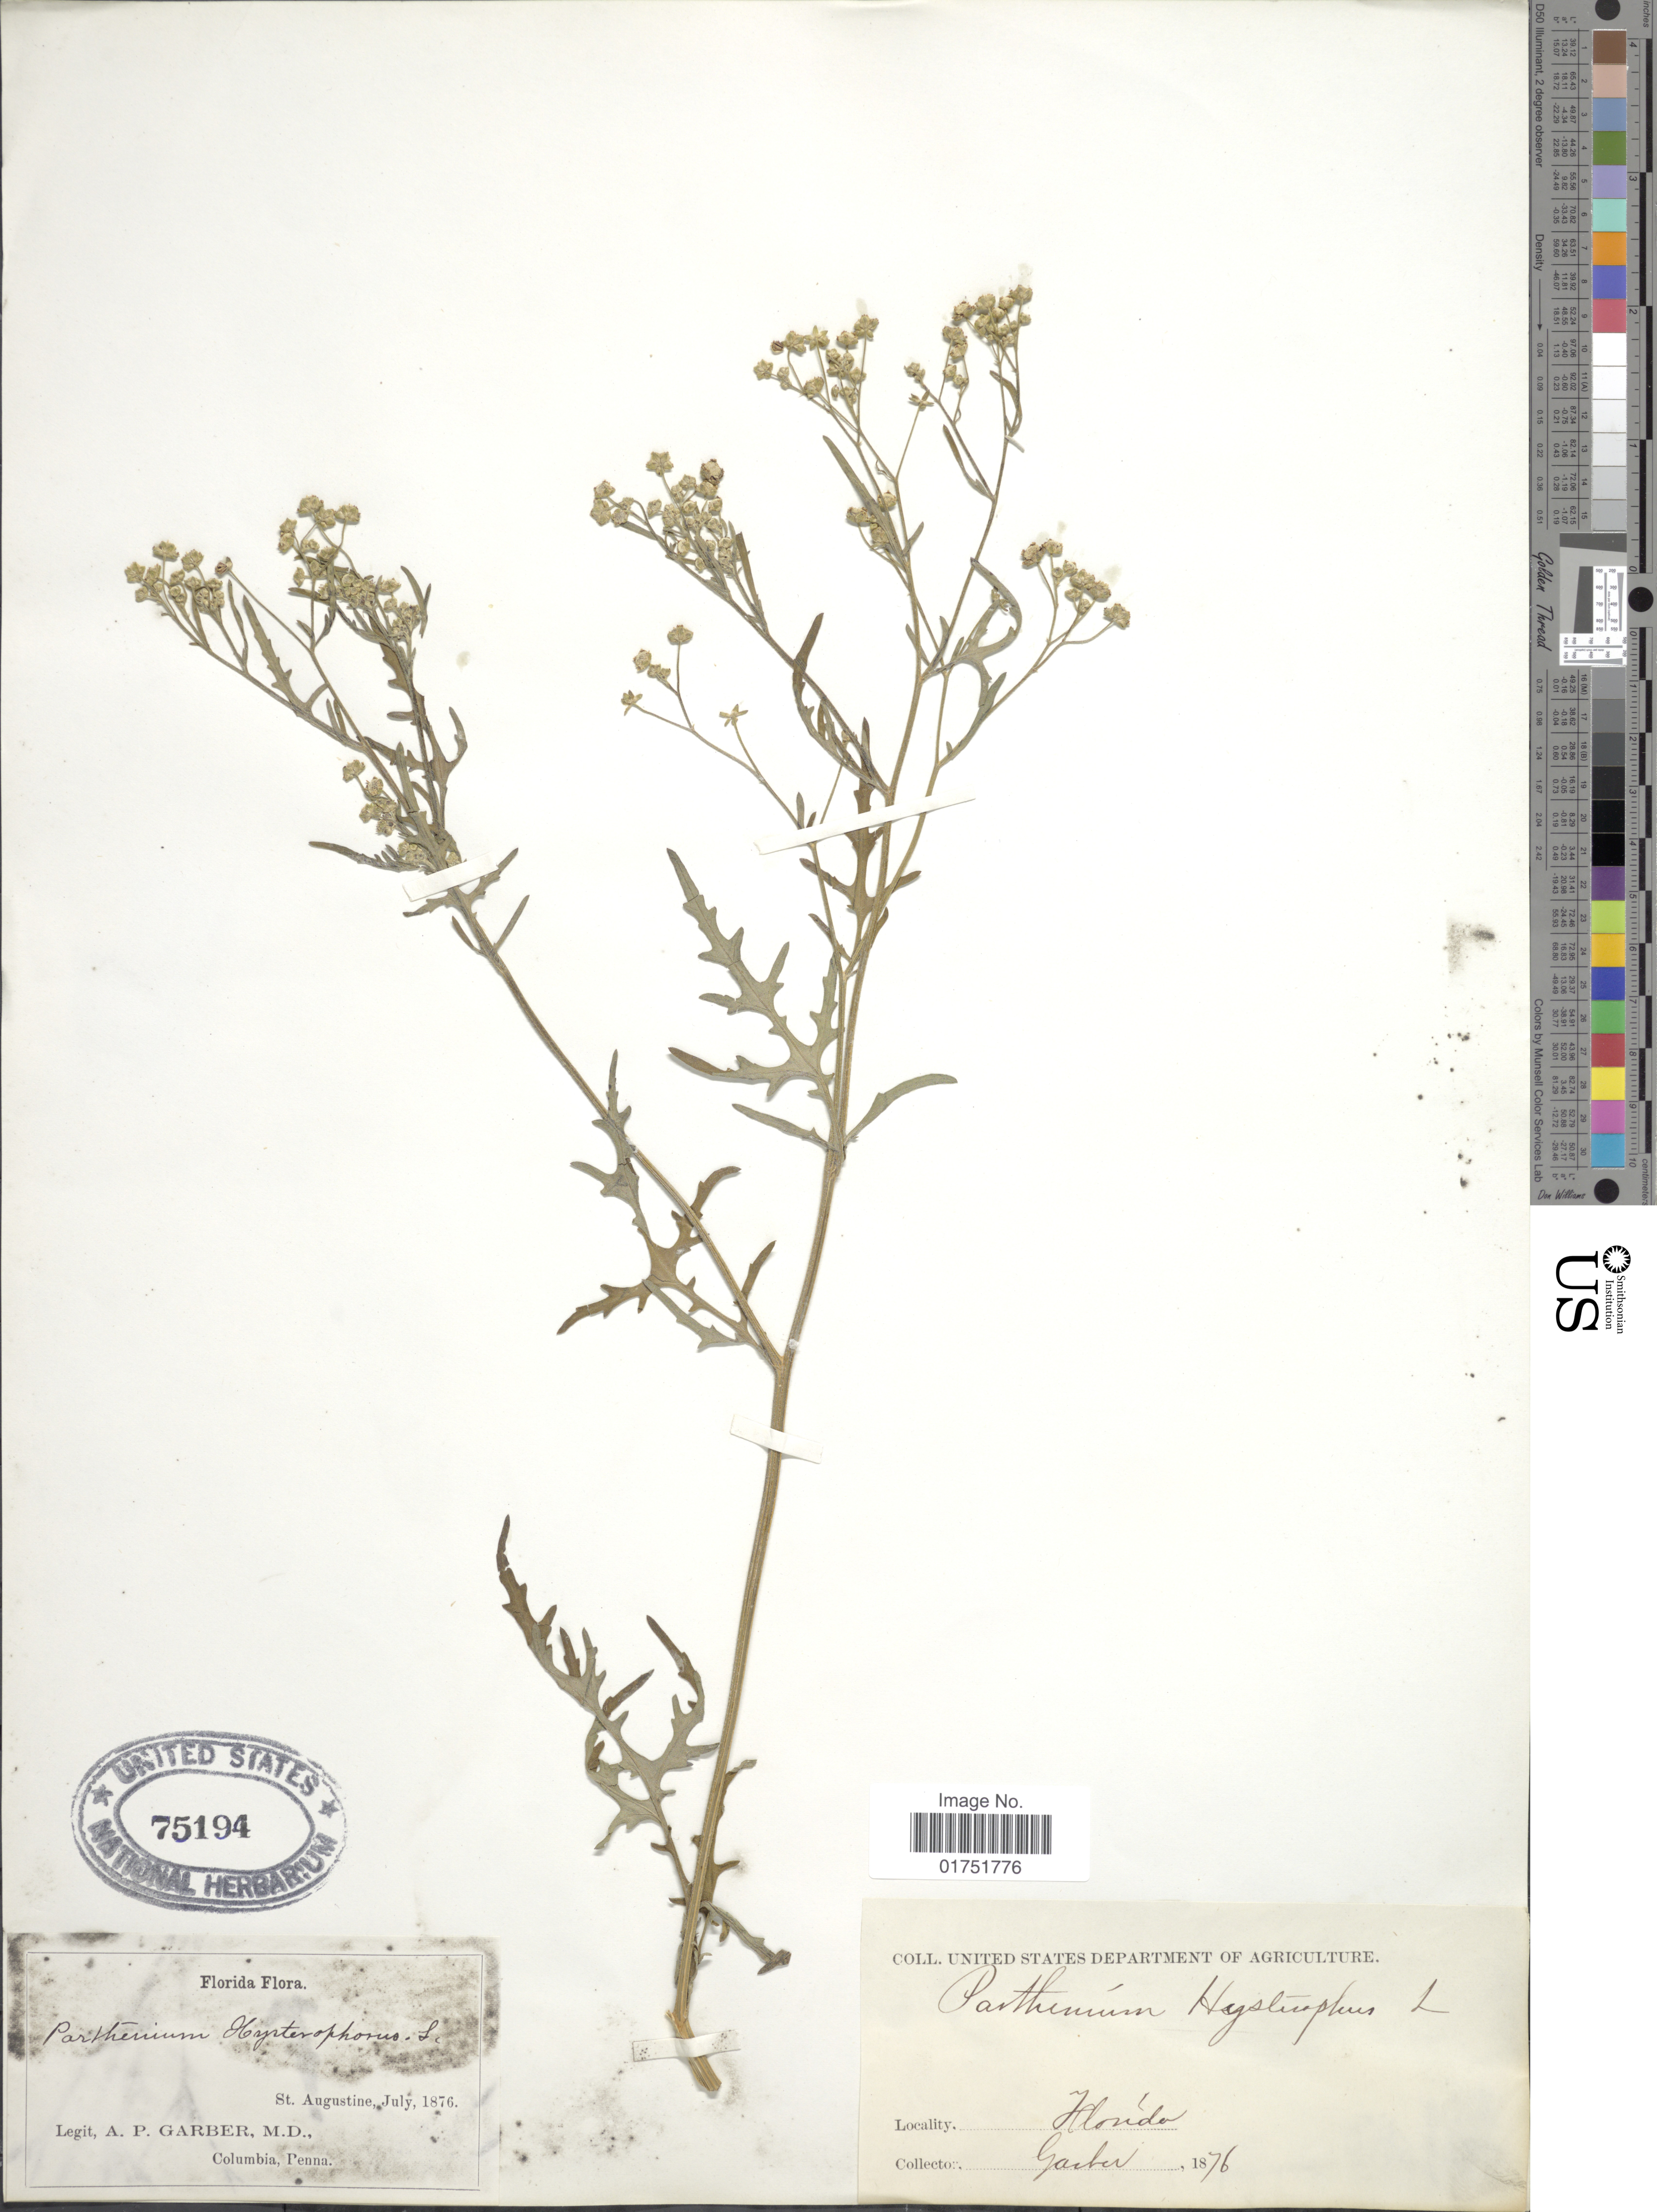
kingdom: Plantae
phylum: Tracheophyta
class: Magnoliopsida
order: Asterales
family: Asteraceae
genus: Parthenium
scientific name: Parthenium hysterophorus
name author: L.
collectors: A. P. Garber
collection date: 1876-07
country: United States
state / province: Florida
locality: St. Augustine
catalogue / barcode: US 75194